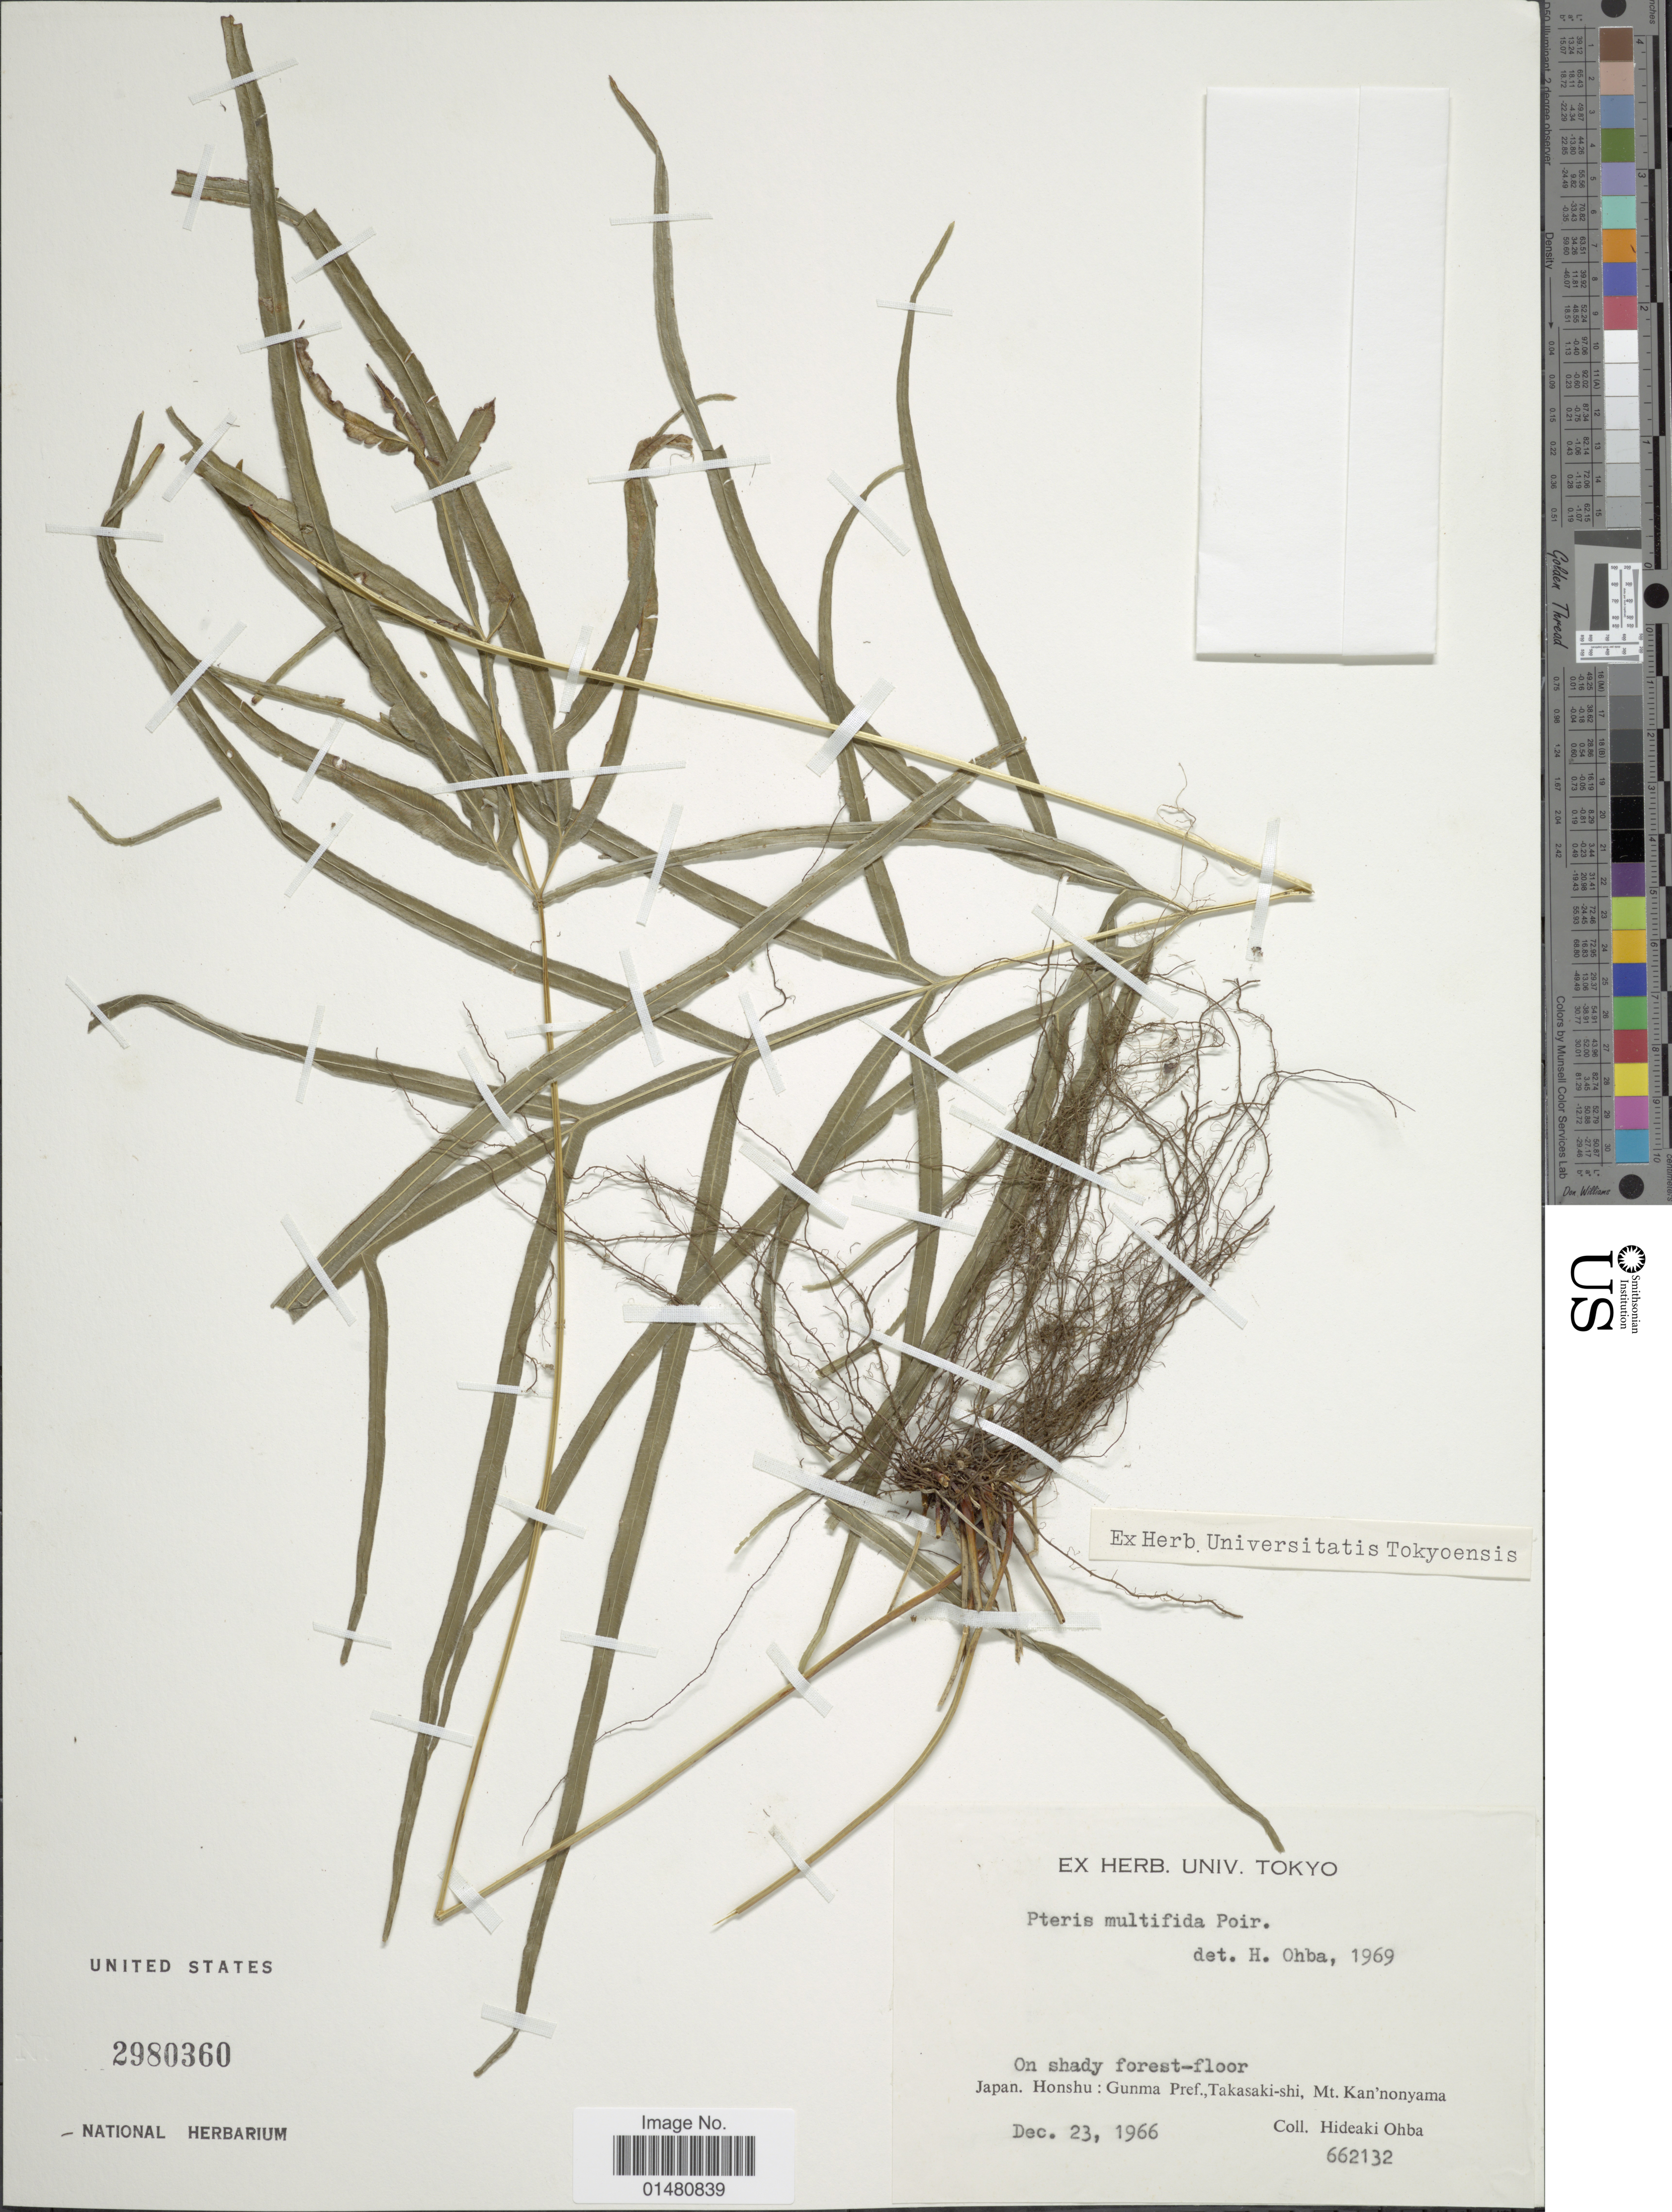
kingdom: Plantae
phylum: Tracheophyta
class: Polypodiopsida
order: Polypodiales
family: Pteridaceae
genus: Pteris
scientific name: Pteris multifida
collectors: H. Ohba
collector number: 662132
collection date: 1966-12-23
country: Japan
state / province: Gunma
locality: Honshu: Gunma Pref., Takasaki-shi, Mt Kan'nonyama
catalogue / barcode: US 2980360